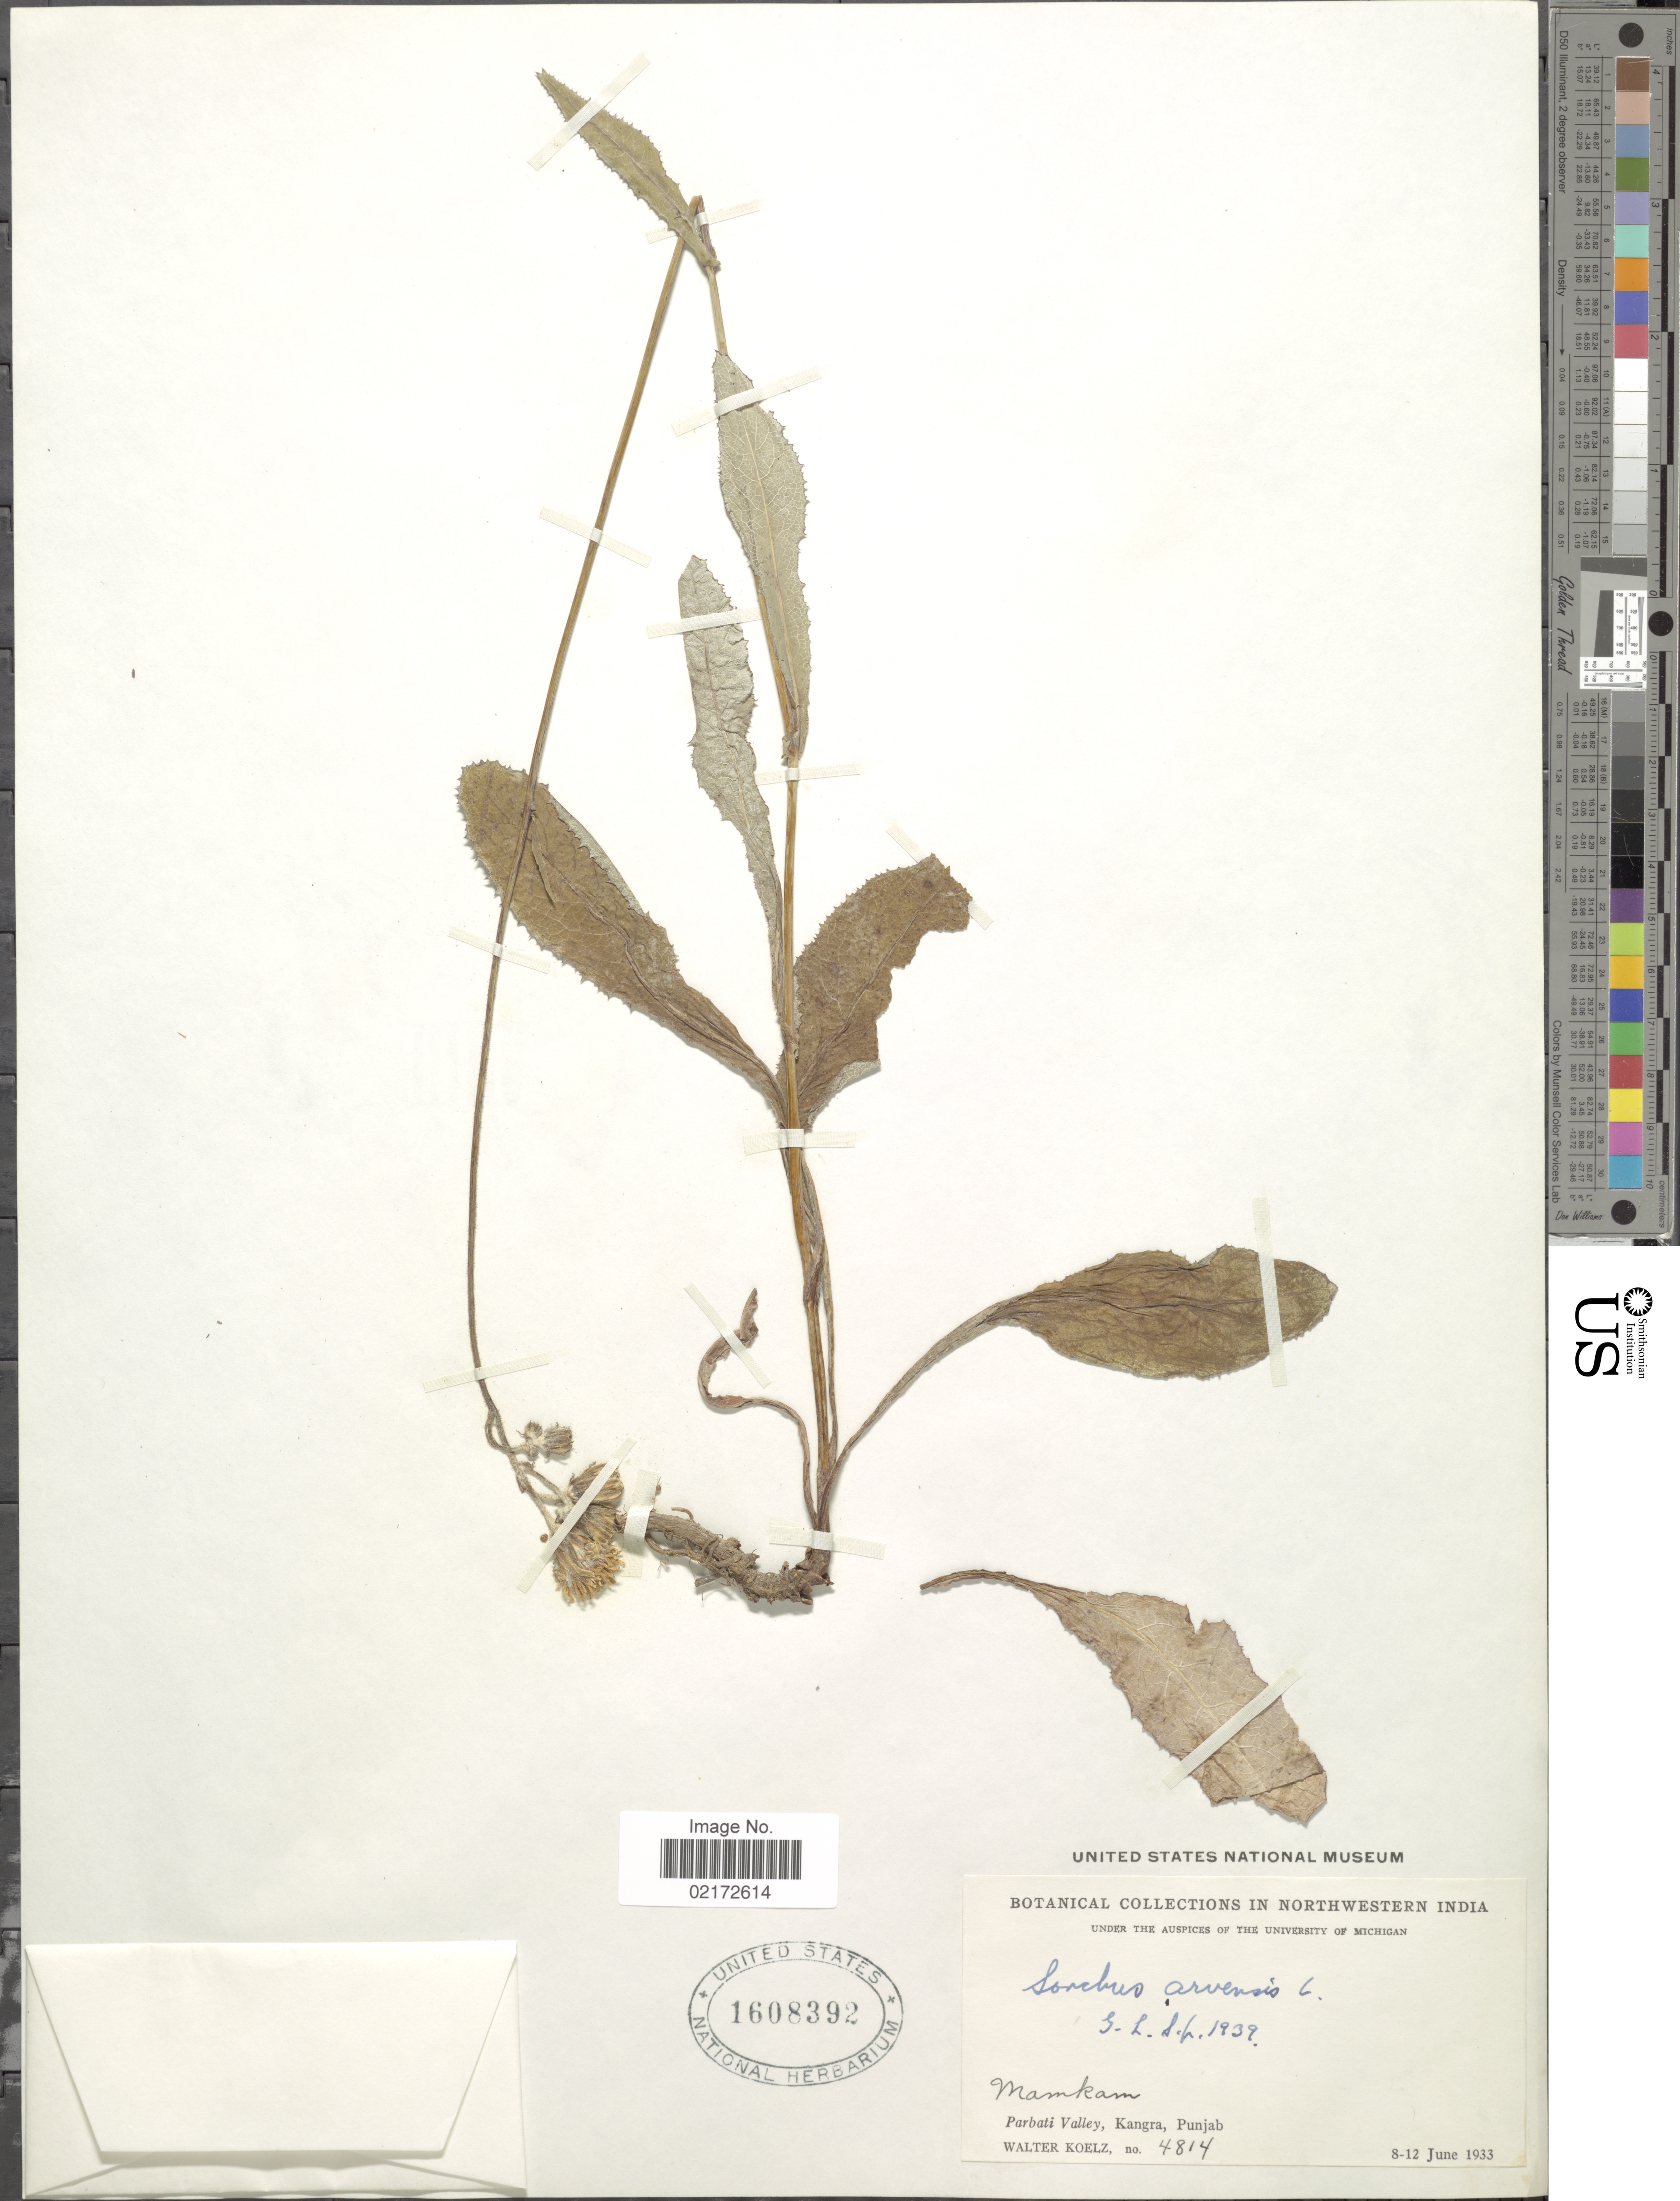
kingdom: Plantae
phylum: Tracheophyta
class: Magnoliopsida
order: Asterales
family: Asteraceae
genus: Sonchus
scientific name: Sonchus arvensis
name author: L.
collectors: W. N. Koelz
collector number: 4814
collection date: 1933-06-08/1933-06-12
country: India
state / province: Himachal Pradesh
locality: Mamkam. Parbati Valley, Kangra, Punjab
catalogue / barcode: US 1608392